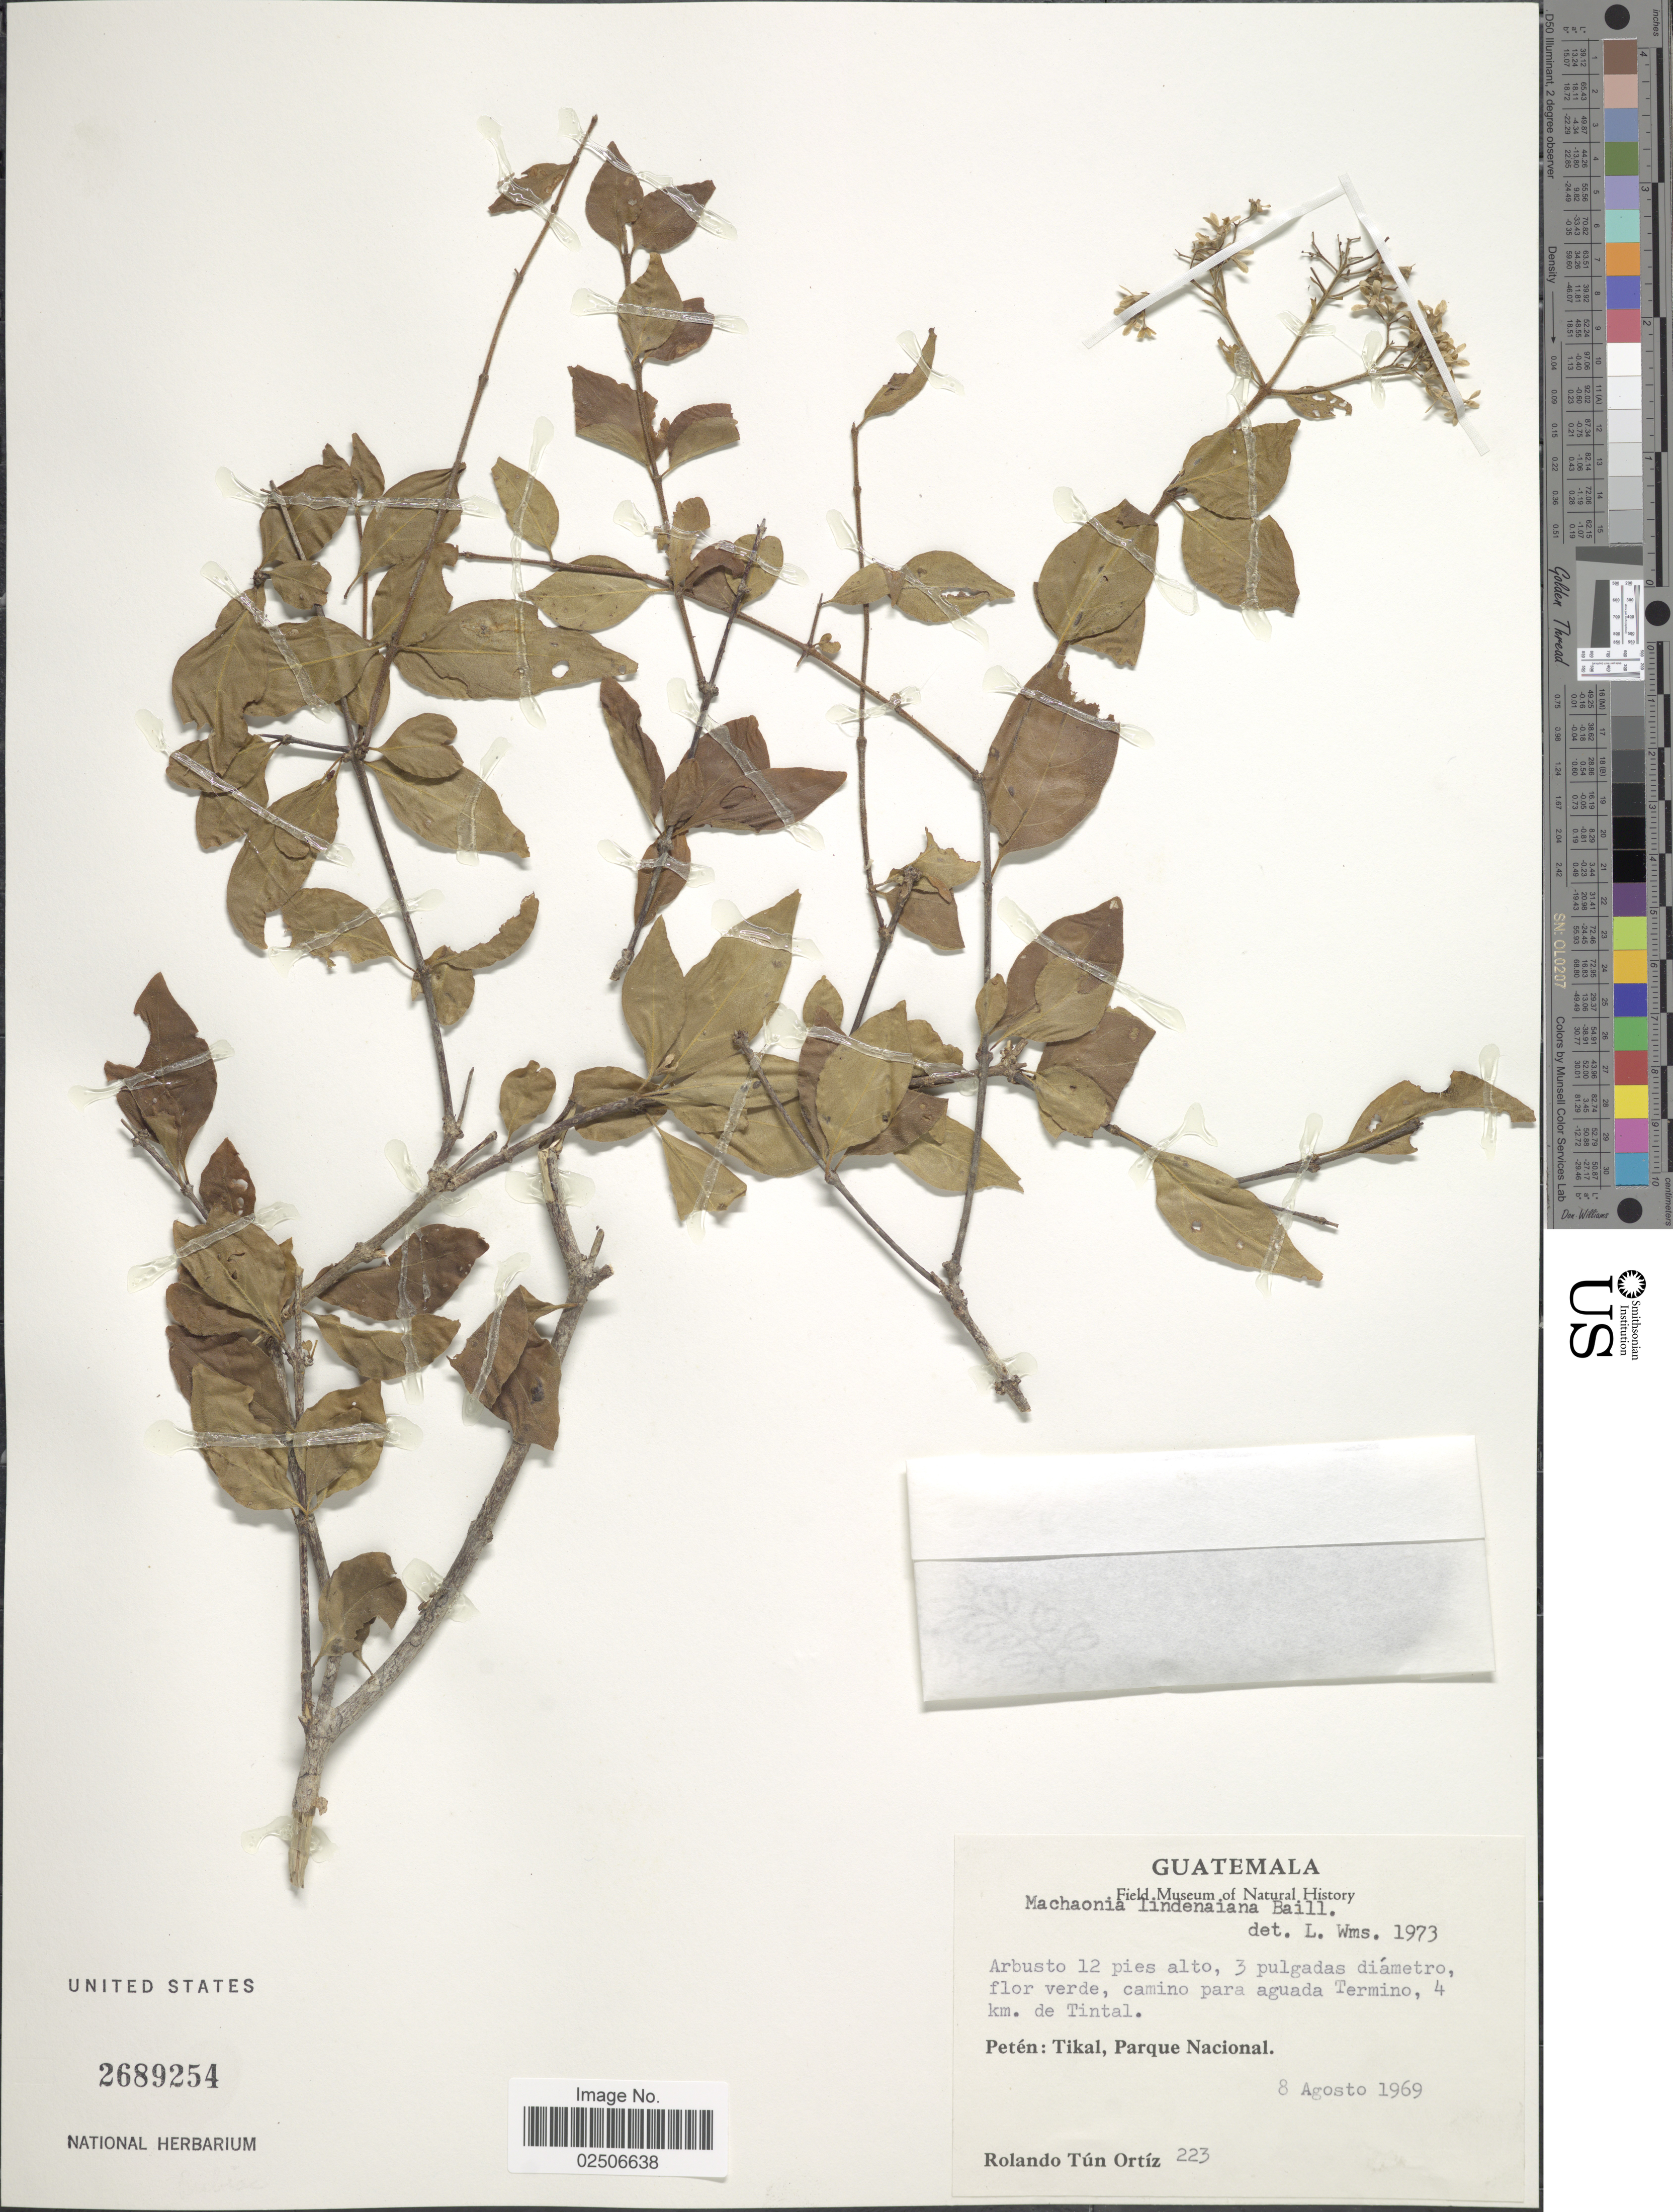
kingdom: Plantae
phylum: Tracheophyta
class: Magnoliopsida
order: Gentianales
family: Rubiaceae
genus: Machaonia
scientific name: Machaonia lindeniana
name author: Baill.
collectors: R. T. Ortíz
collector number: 223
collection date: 1969-08-08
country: Guatemala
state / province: El Petén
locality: Peten: Tikal, Parque Nacional, camino para aguada Termino, 4 km. de Tintal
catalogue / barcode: US 2689254